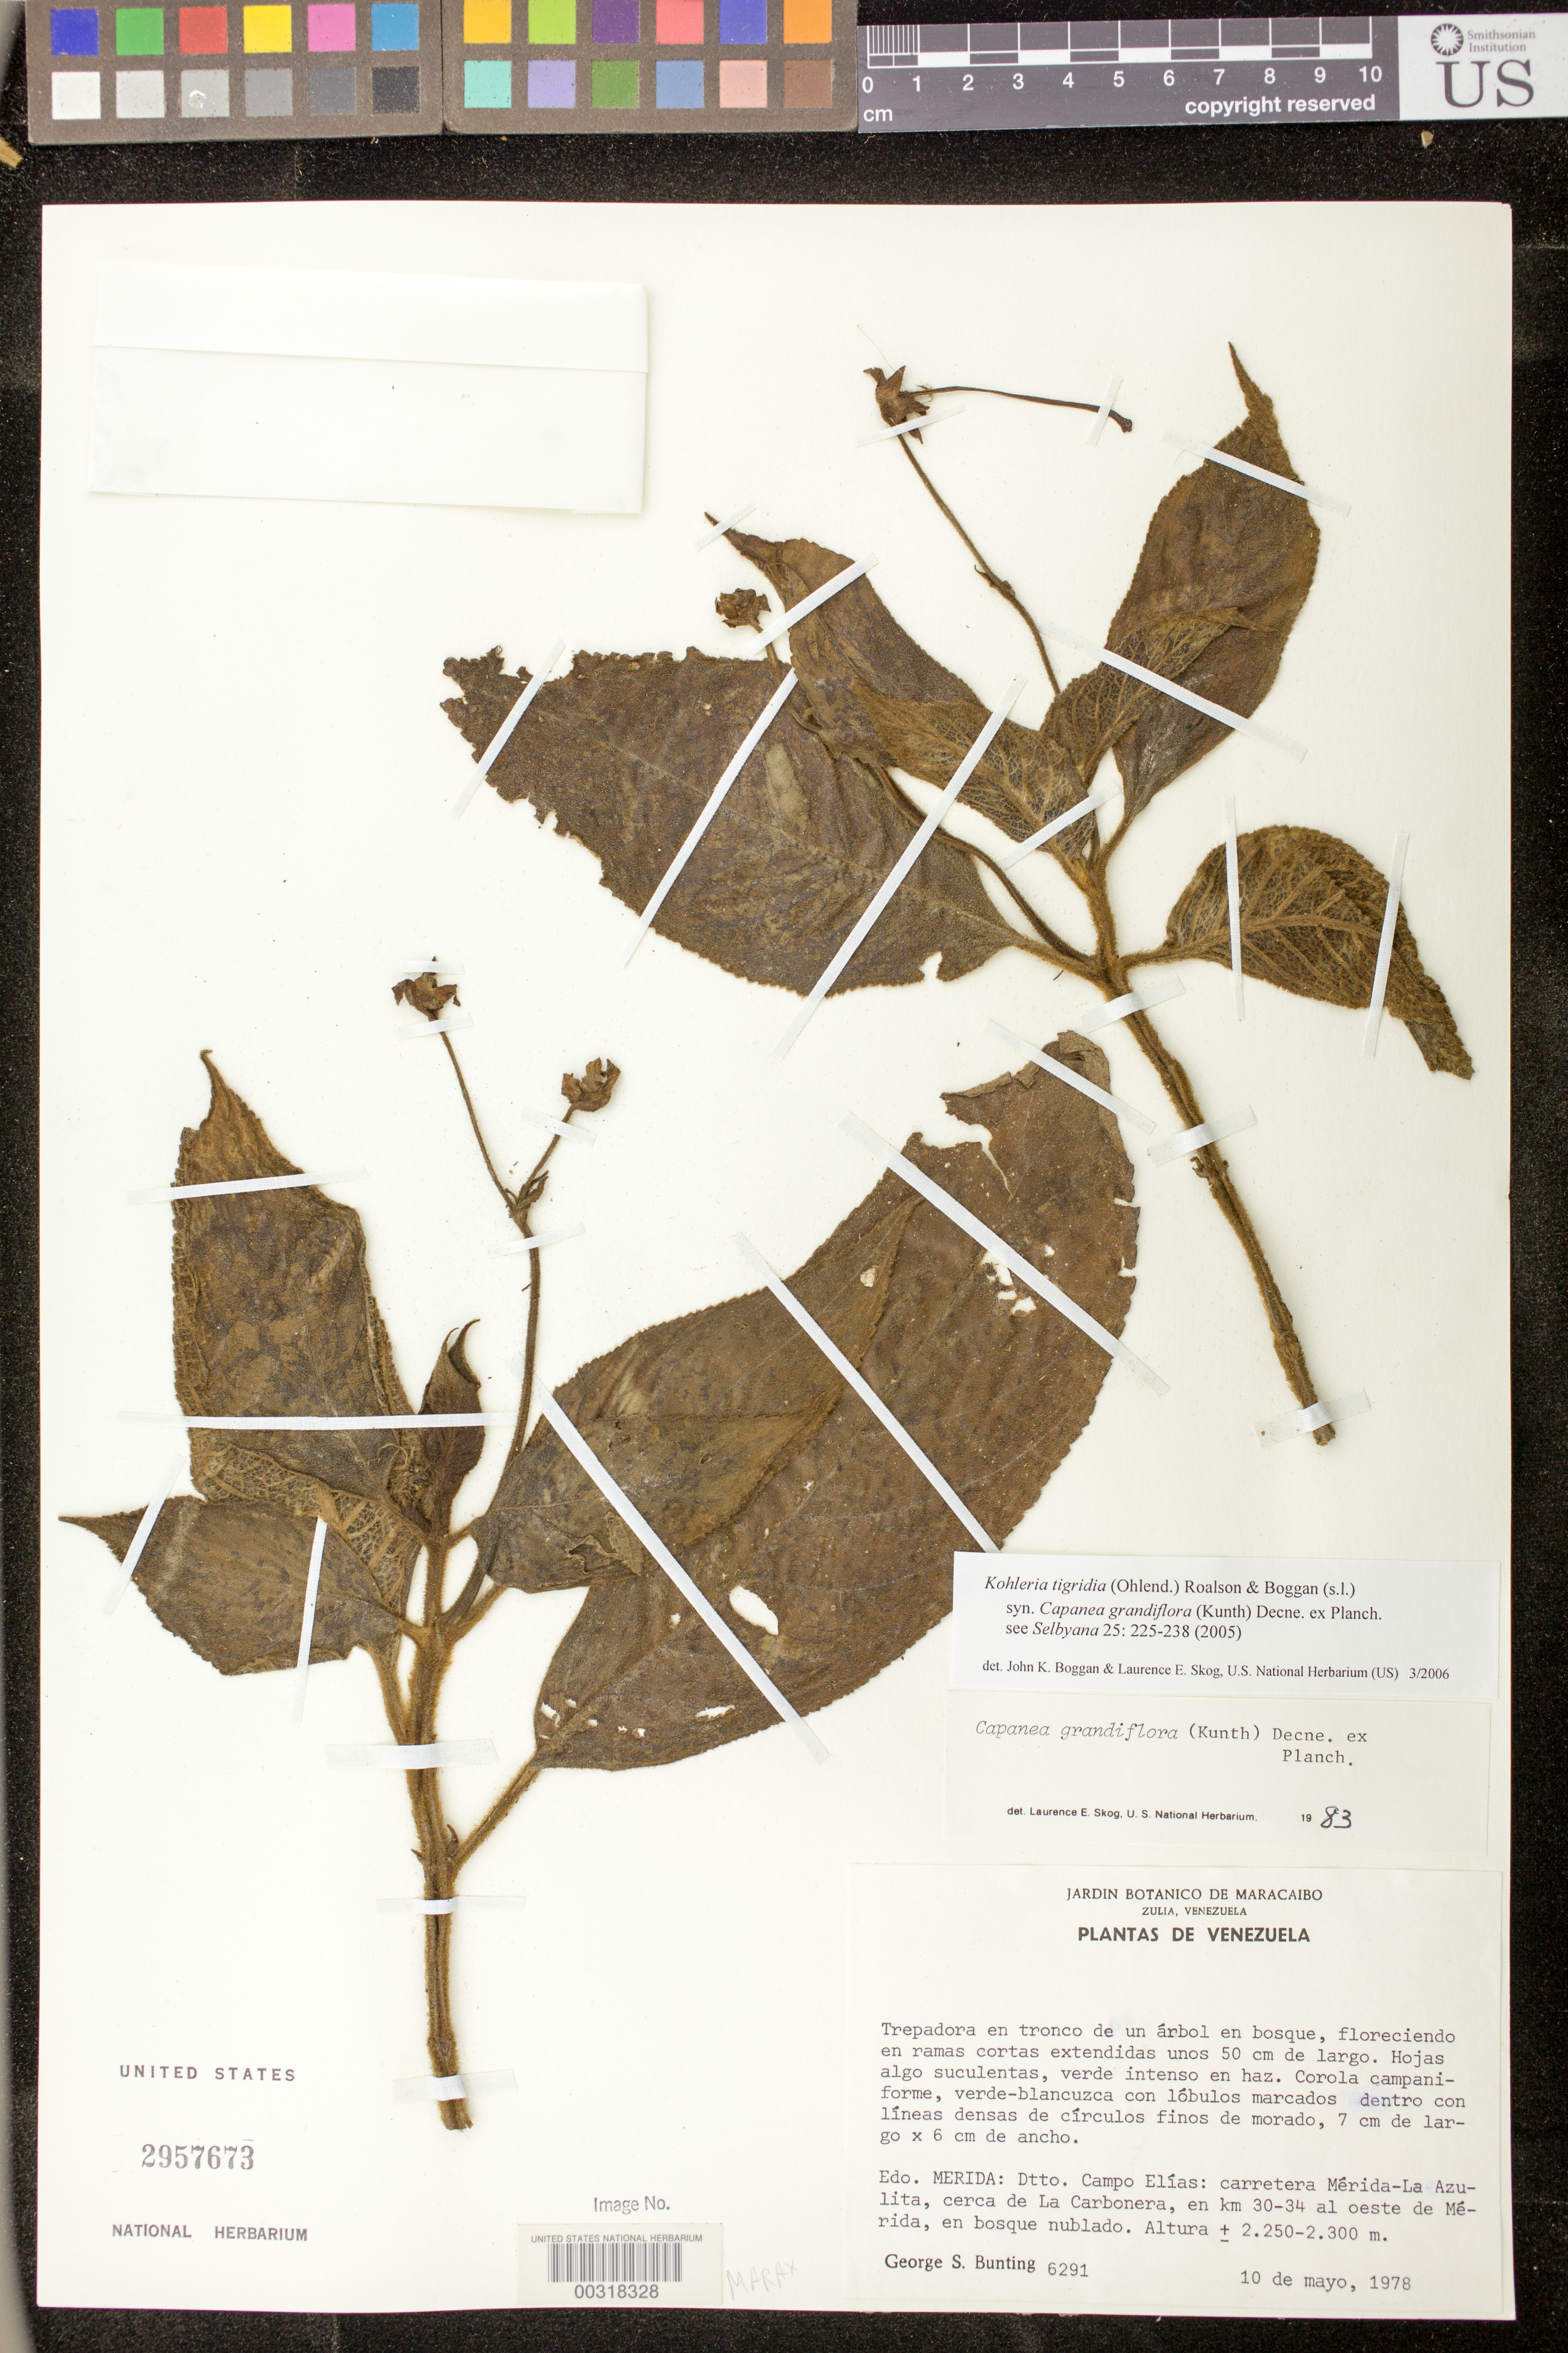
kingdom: Plantae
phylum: Tracheophyta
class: Magnoliopsida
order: Lamiales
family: Gesneriaceae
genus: Kohleria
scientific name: Kohleria tigridia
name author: (Ohlend.) Roalson & Boggan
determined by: Boggan, J. K.; Skog, L. E.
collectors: G. S. Bunting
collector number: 6291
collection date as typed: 10 May 1978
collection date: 1978-05-10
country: Venezuela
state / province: Mérida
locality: Dist. Campo Elias, Merida-La Azulita highway, near La Carbonera, on km 30-34 W of Merida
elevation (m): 2250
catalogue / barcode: US 2957673